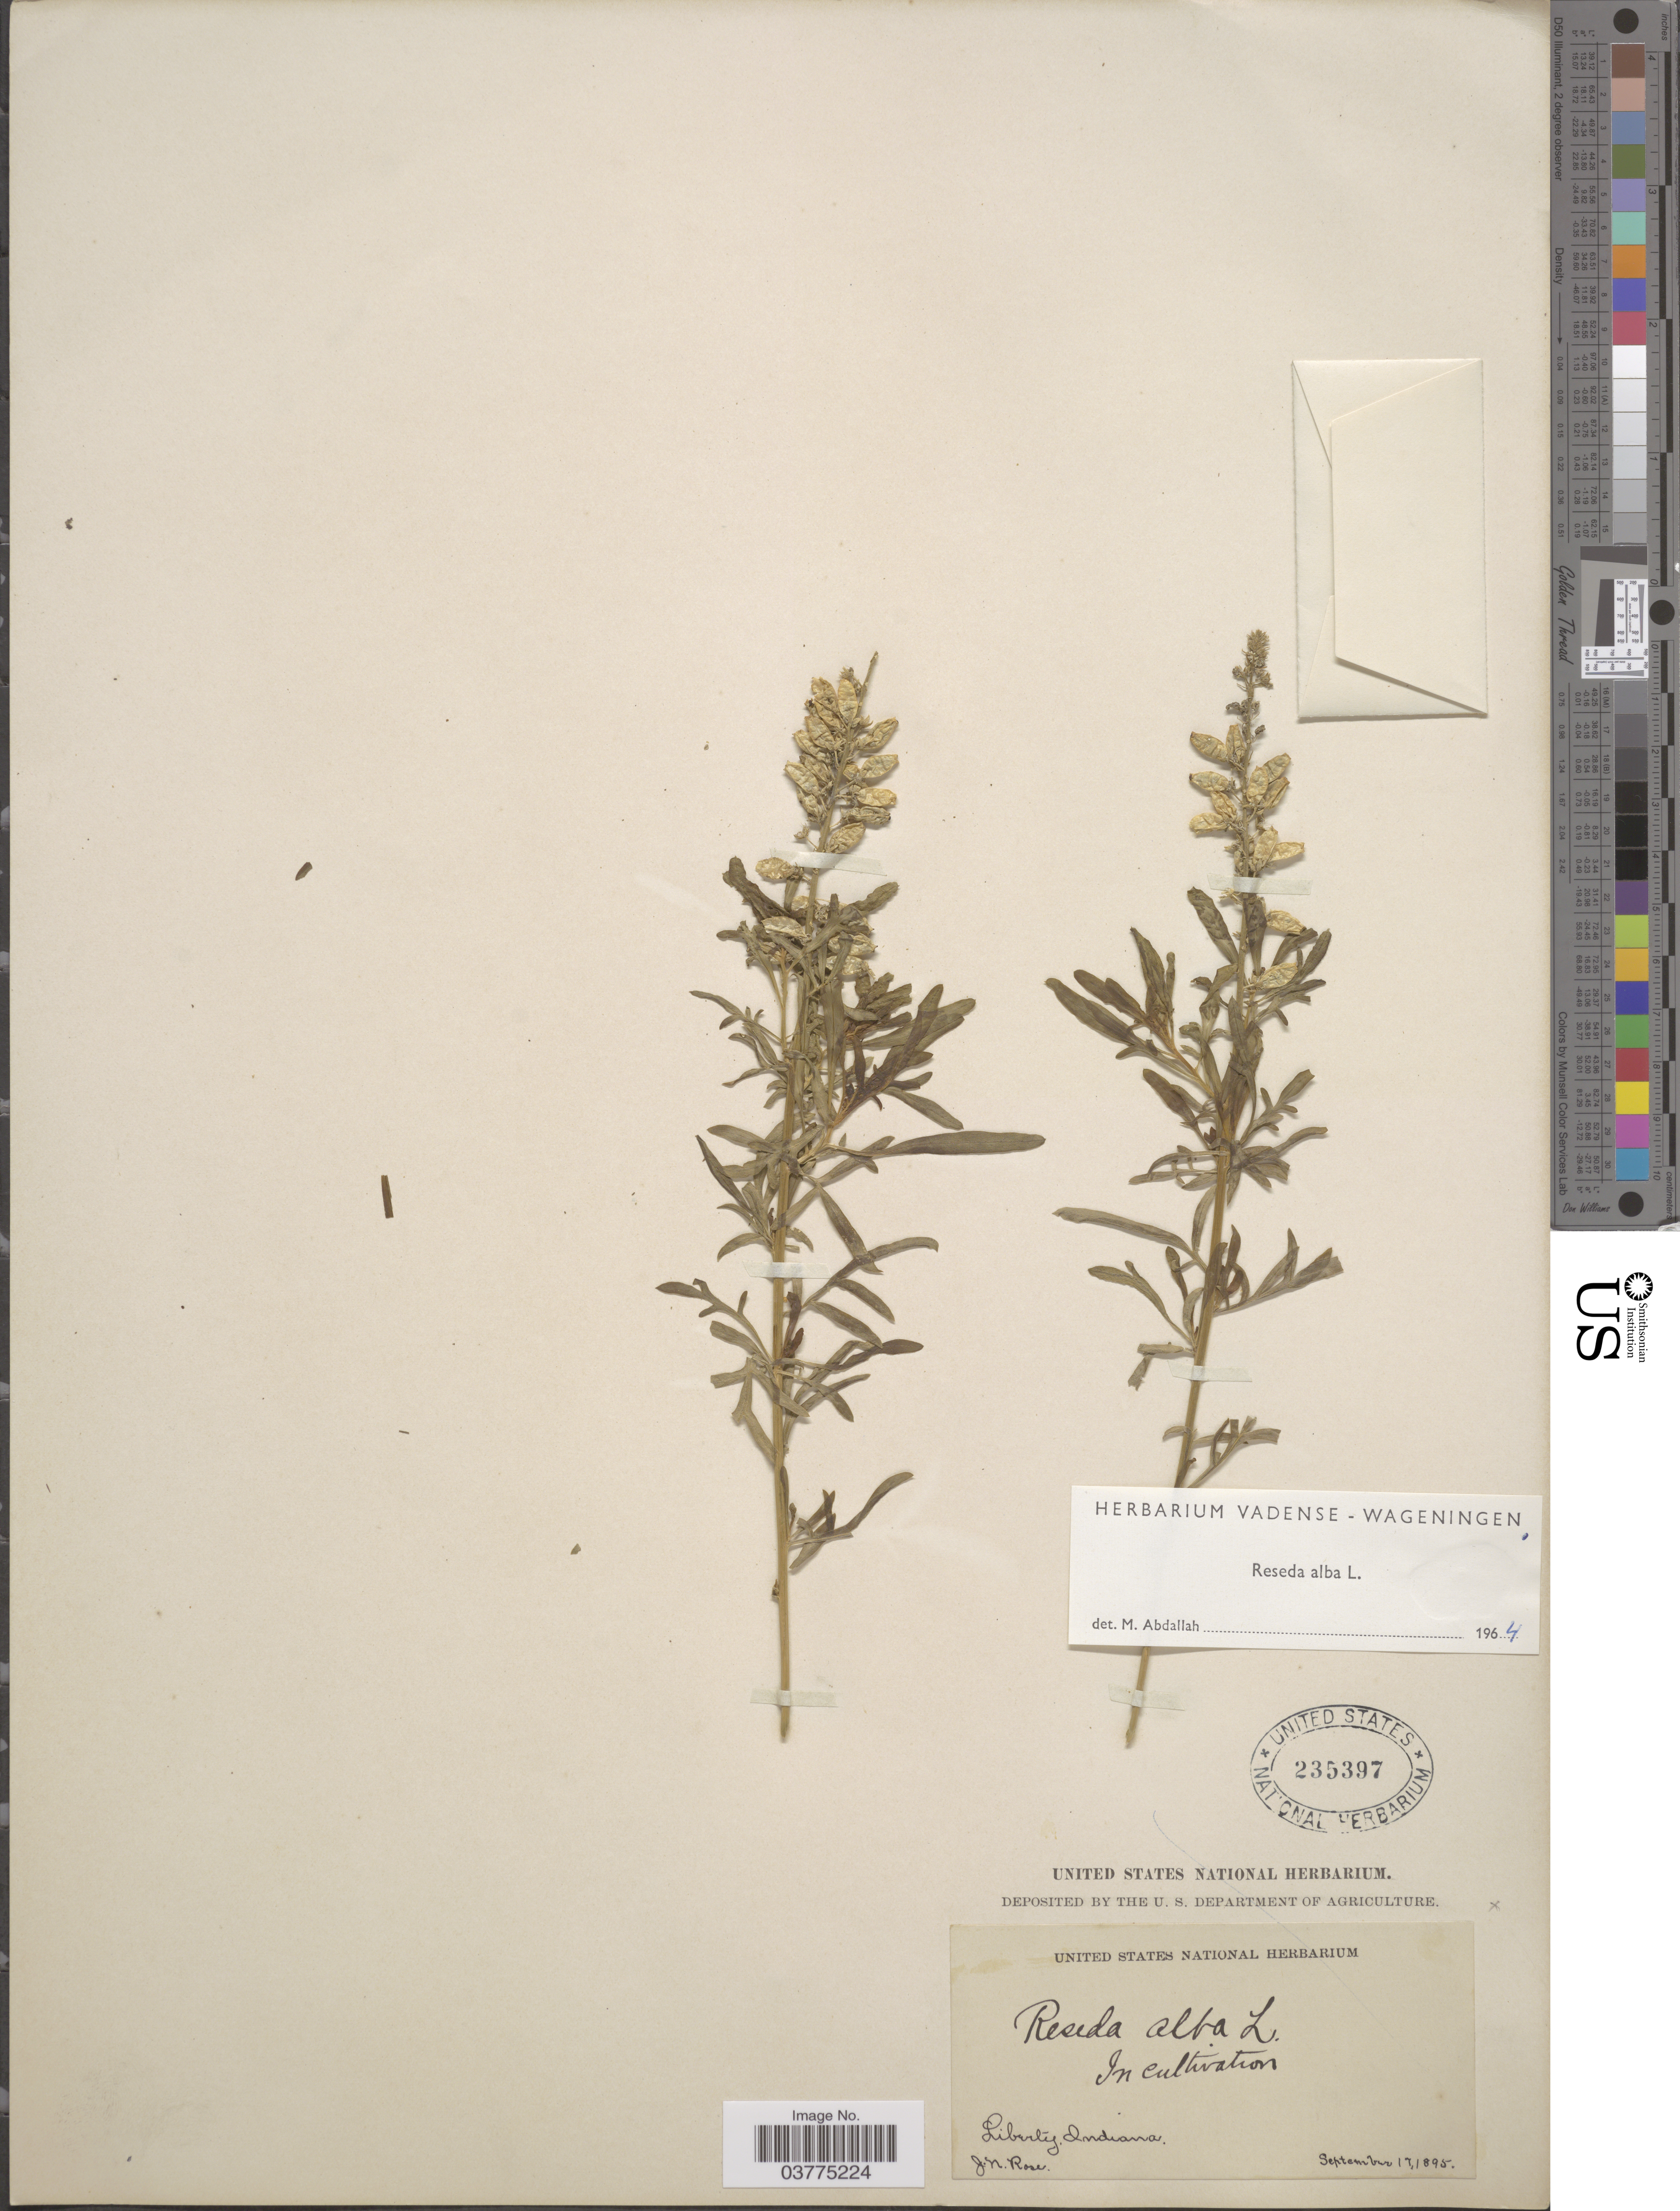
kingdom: Plantae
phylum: Tracheophyta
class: Magnoliopsida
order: Brassicales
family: Resedaceae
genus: Reseda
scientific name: Reseda alba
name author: L.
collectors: J. N. Rose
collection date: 1895-09-17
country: United States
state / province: Indiana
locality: Liberty.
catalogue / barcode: US 235397